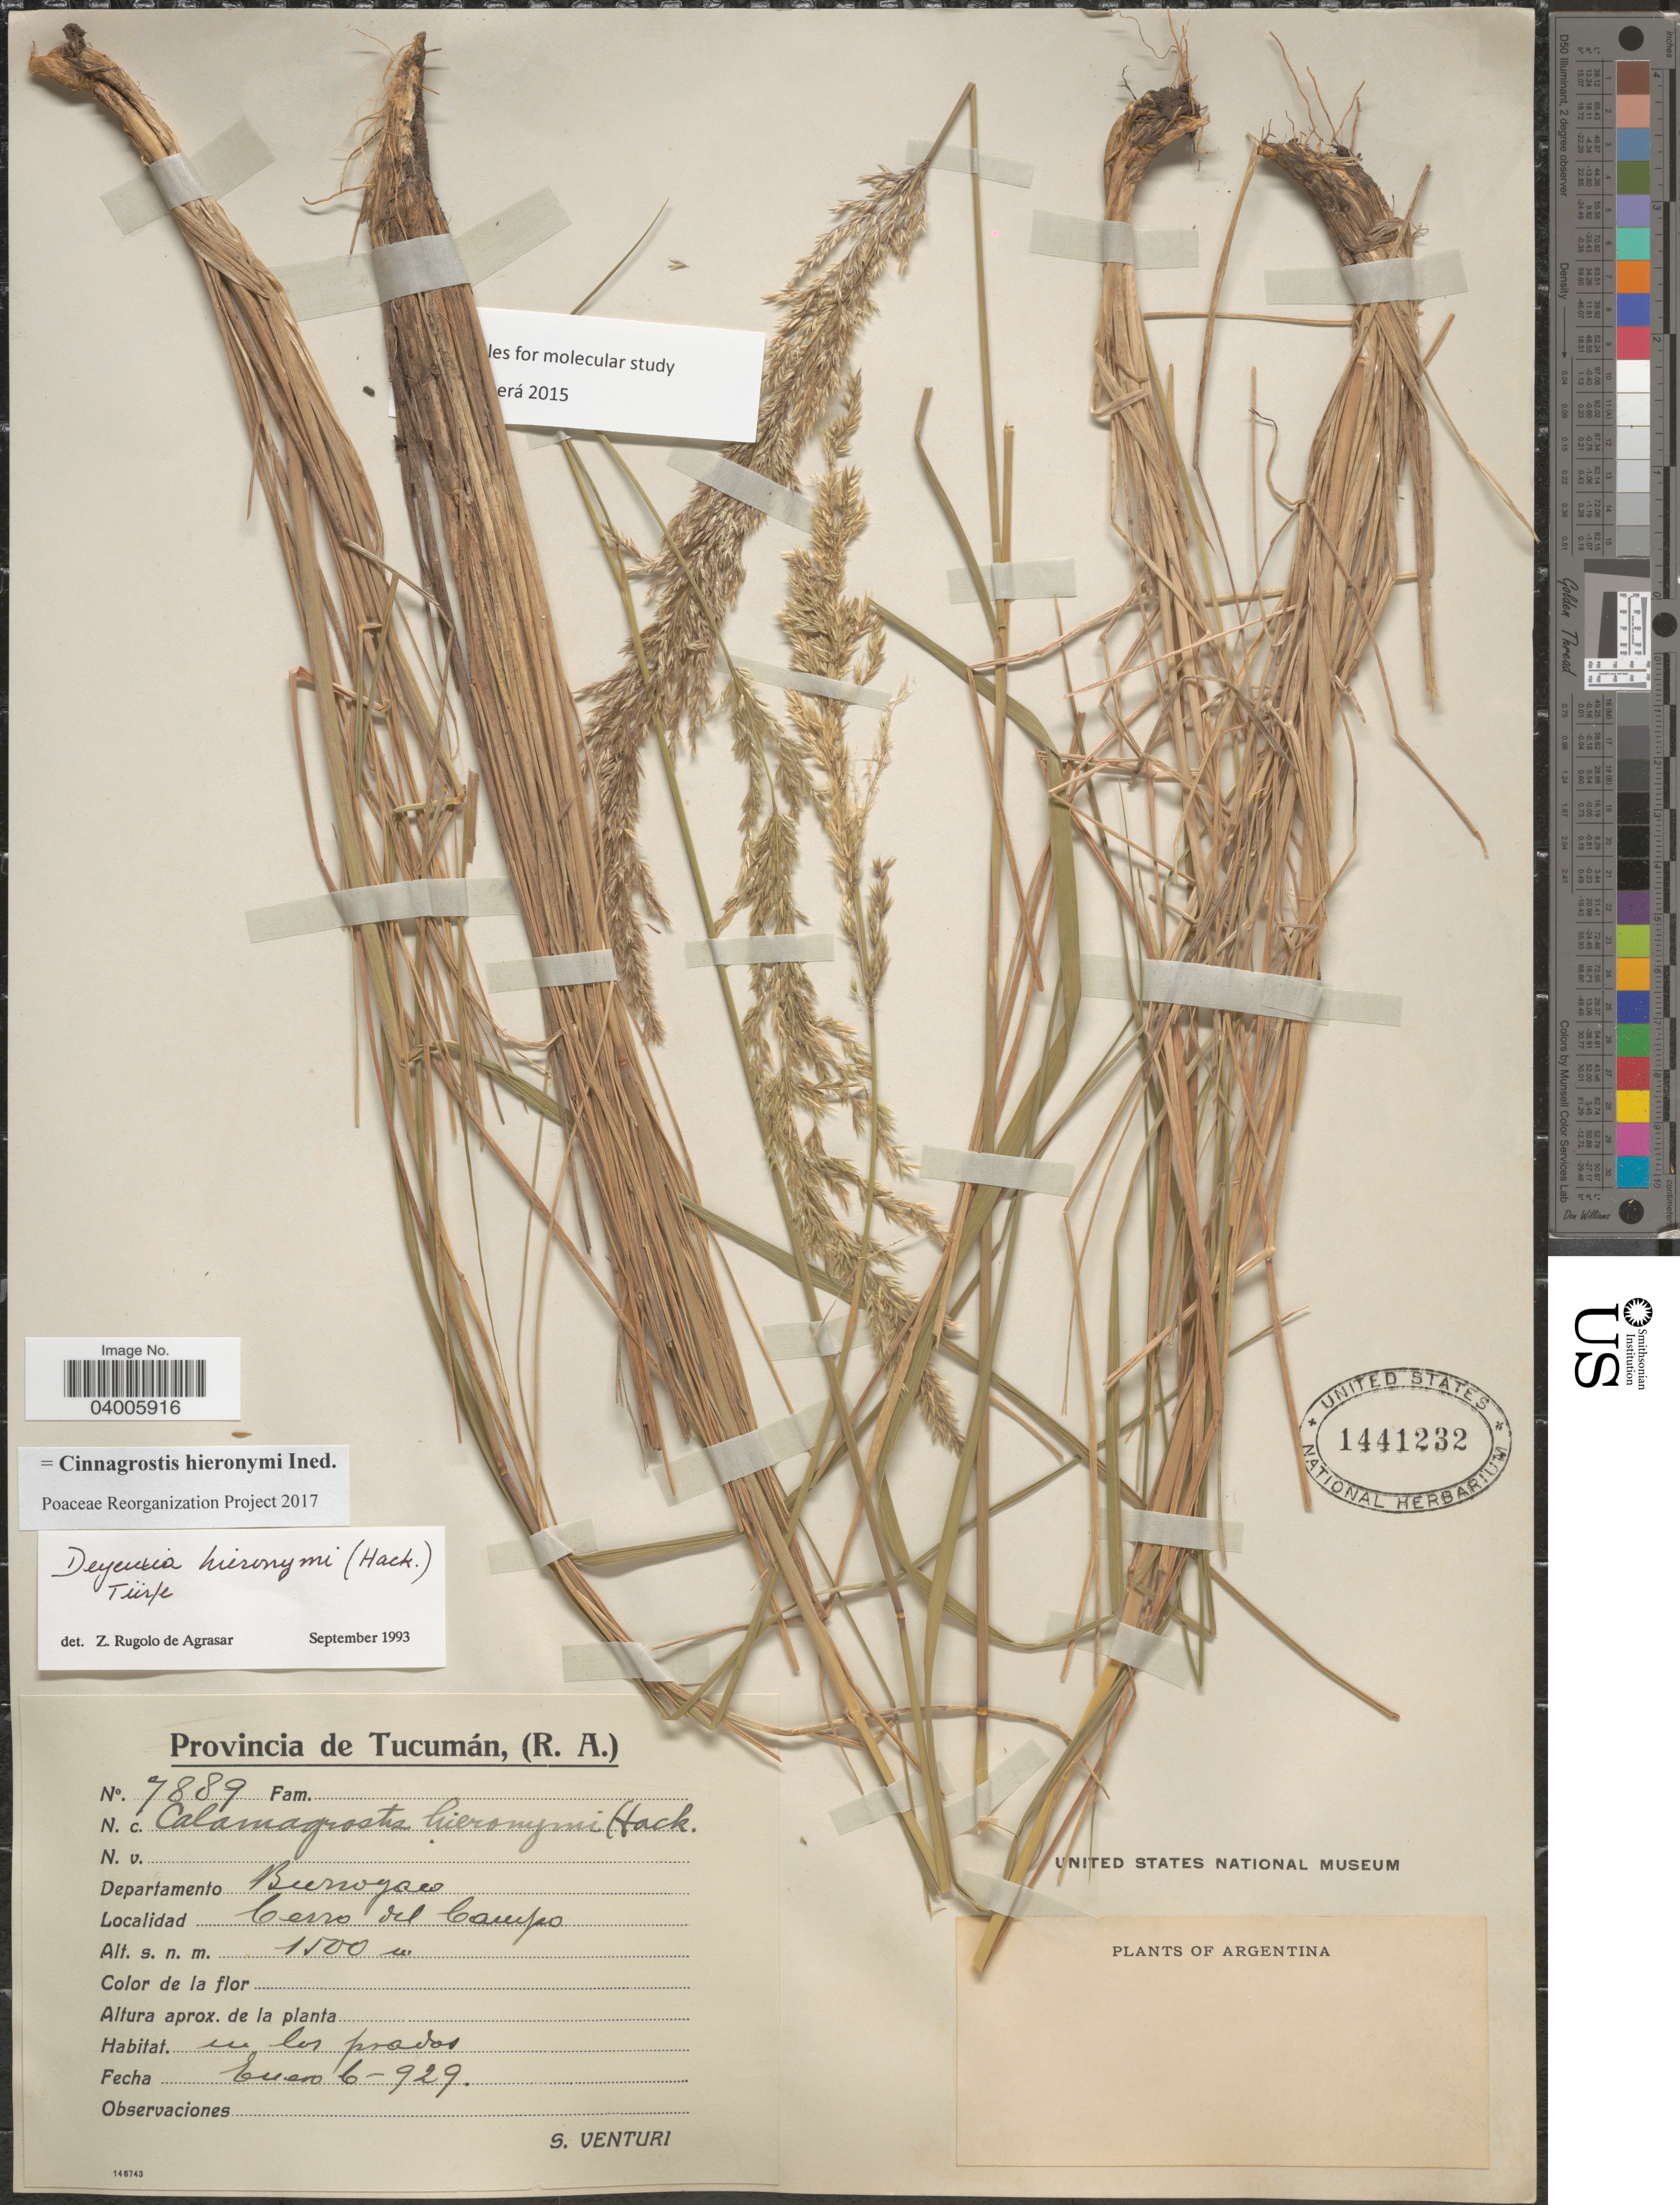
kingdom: Plantae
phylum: Tracheophyta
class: Liliopsida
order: Poales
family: Poaceae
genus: Cinnagrostis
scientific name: Cinnagrostis hieronymi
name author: (Hack.) P.M. Peterson et al.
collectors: S. Venturi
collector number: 7889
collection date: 1929-01-06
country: Argentina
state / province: Tucuman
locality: Departamento Burroyaco. Cerro del Campo.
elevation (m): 1500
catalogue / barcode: US 1441232